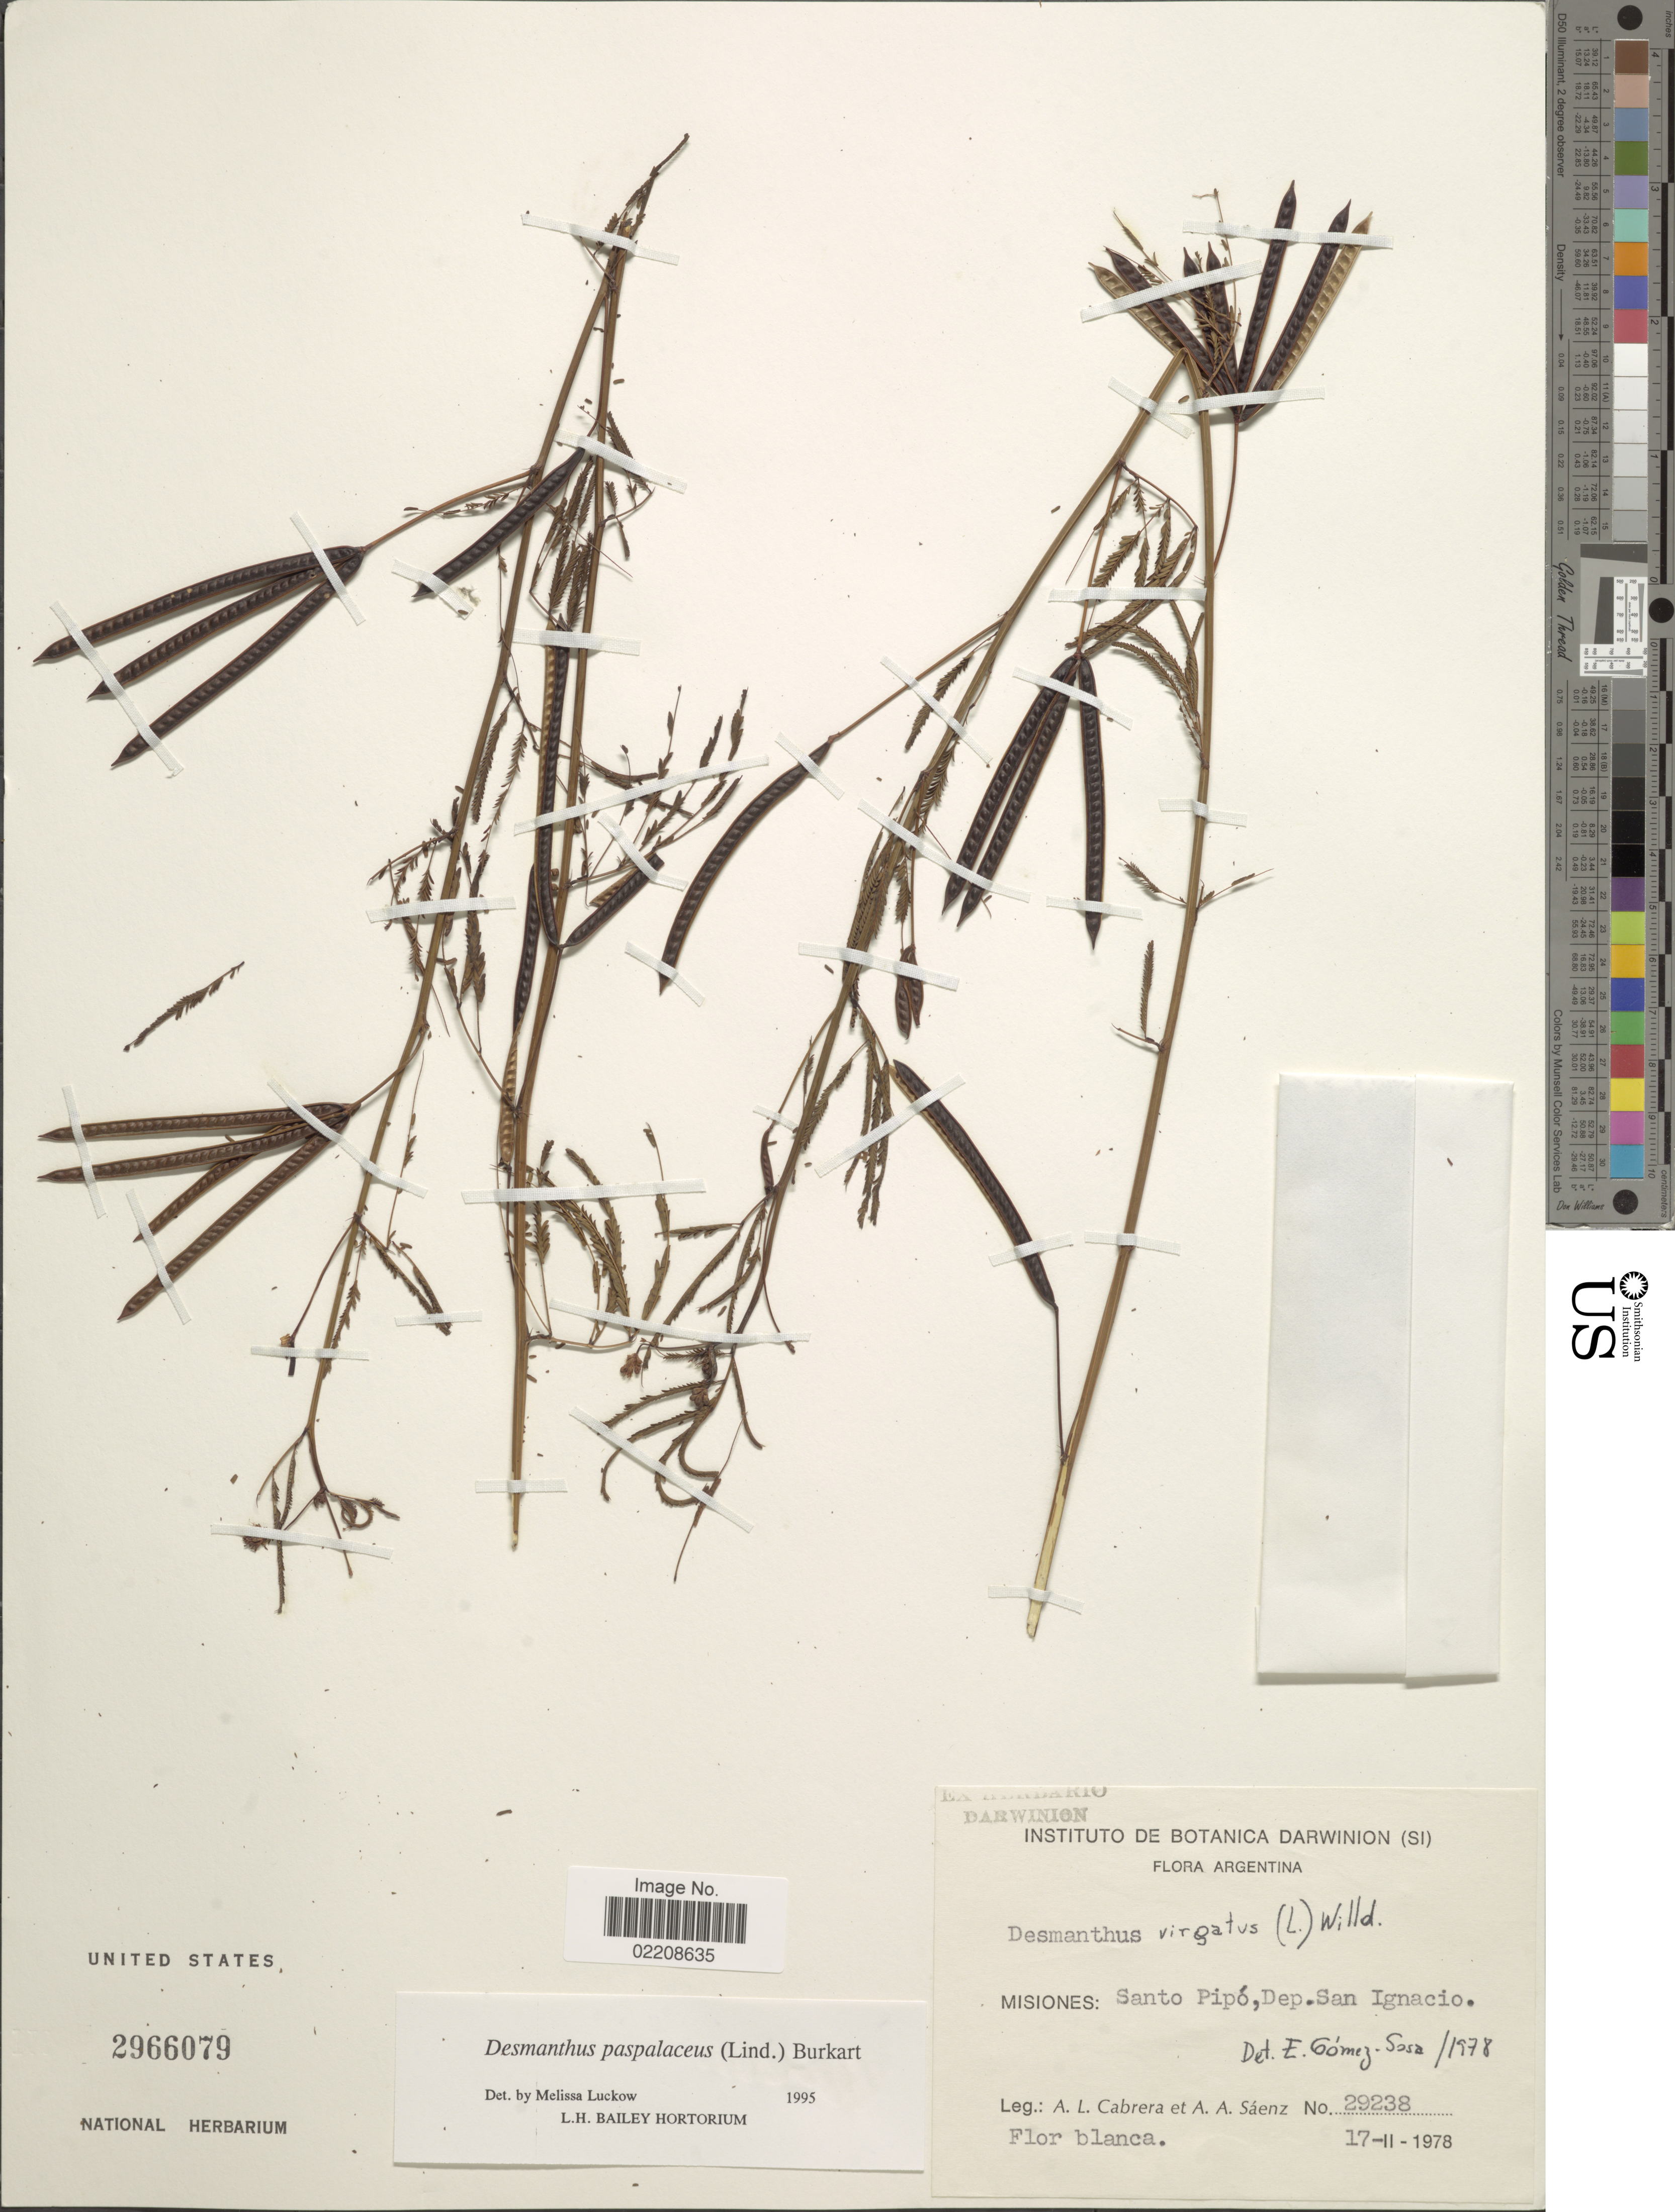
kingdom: Plantae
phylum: Tracheophyta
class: Magnoliopsida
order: Fabales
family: Fabaceae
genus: Desmanthus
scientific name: Desmanthus paspalaceus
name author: (Lindm.) Burkart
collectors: A. L. Cabrera & A. A. Saenz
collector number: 29238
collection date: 1978-02-17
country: Argentina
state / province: Misiones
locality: Misiones: Santo Pipó, Dep. San Ignacio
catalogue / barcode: US 2966079